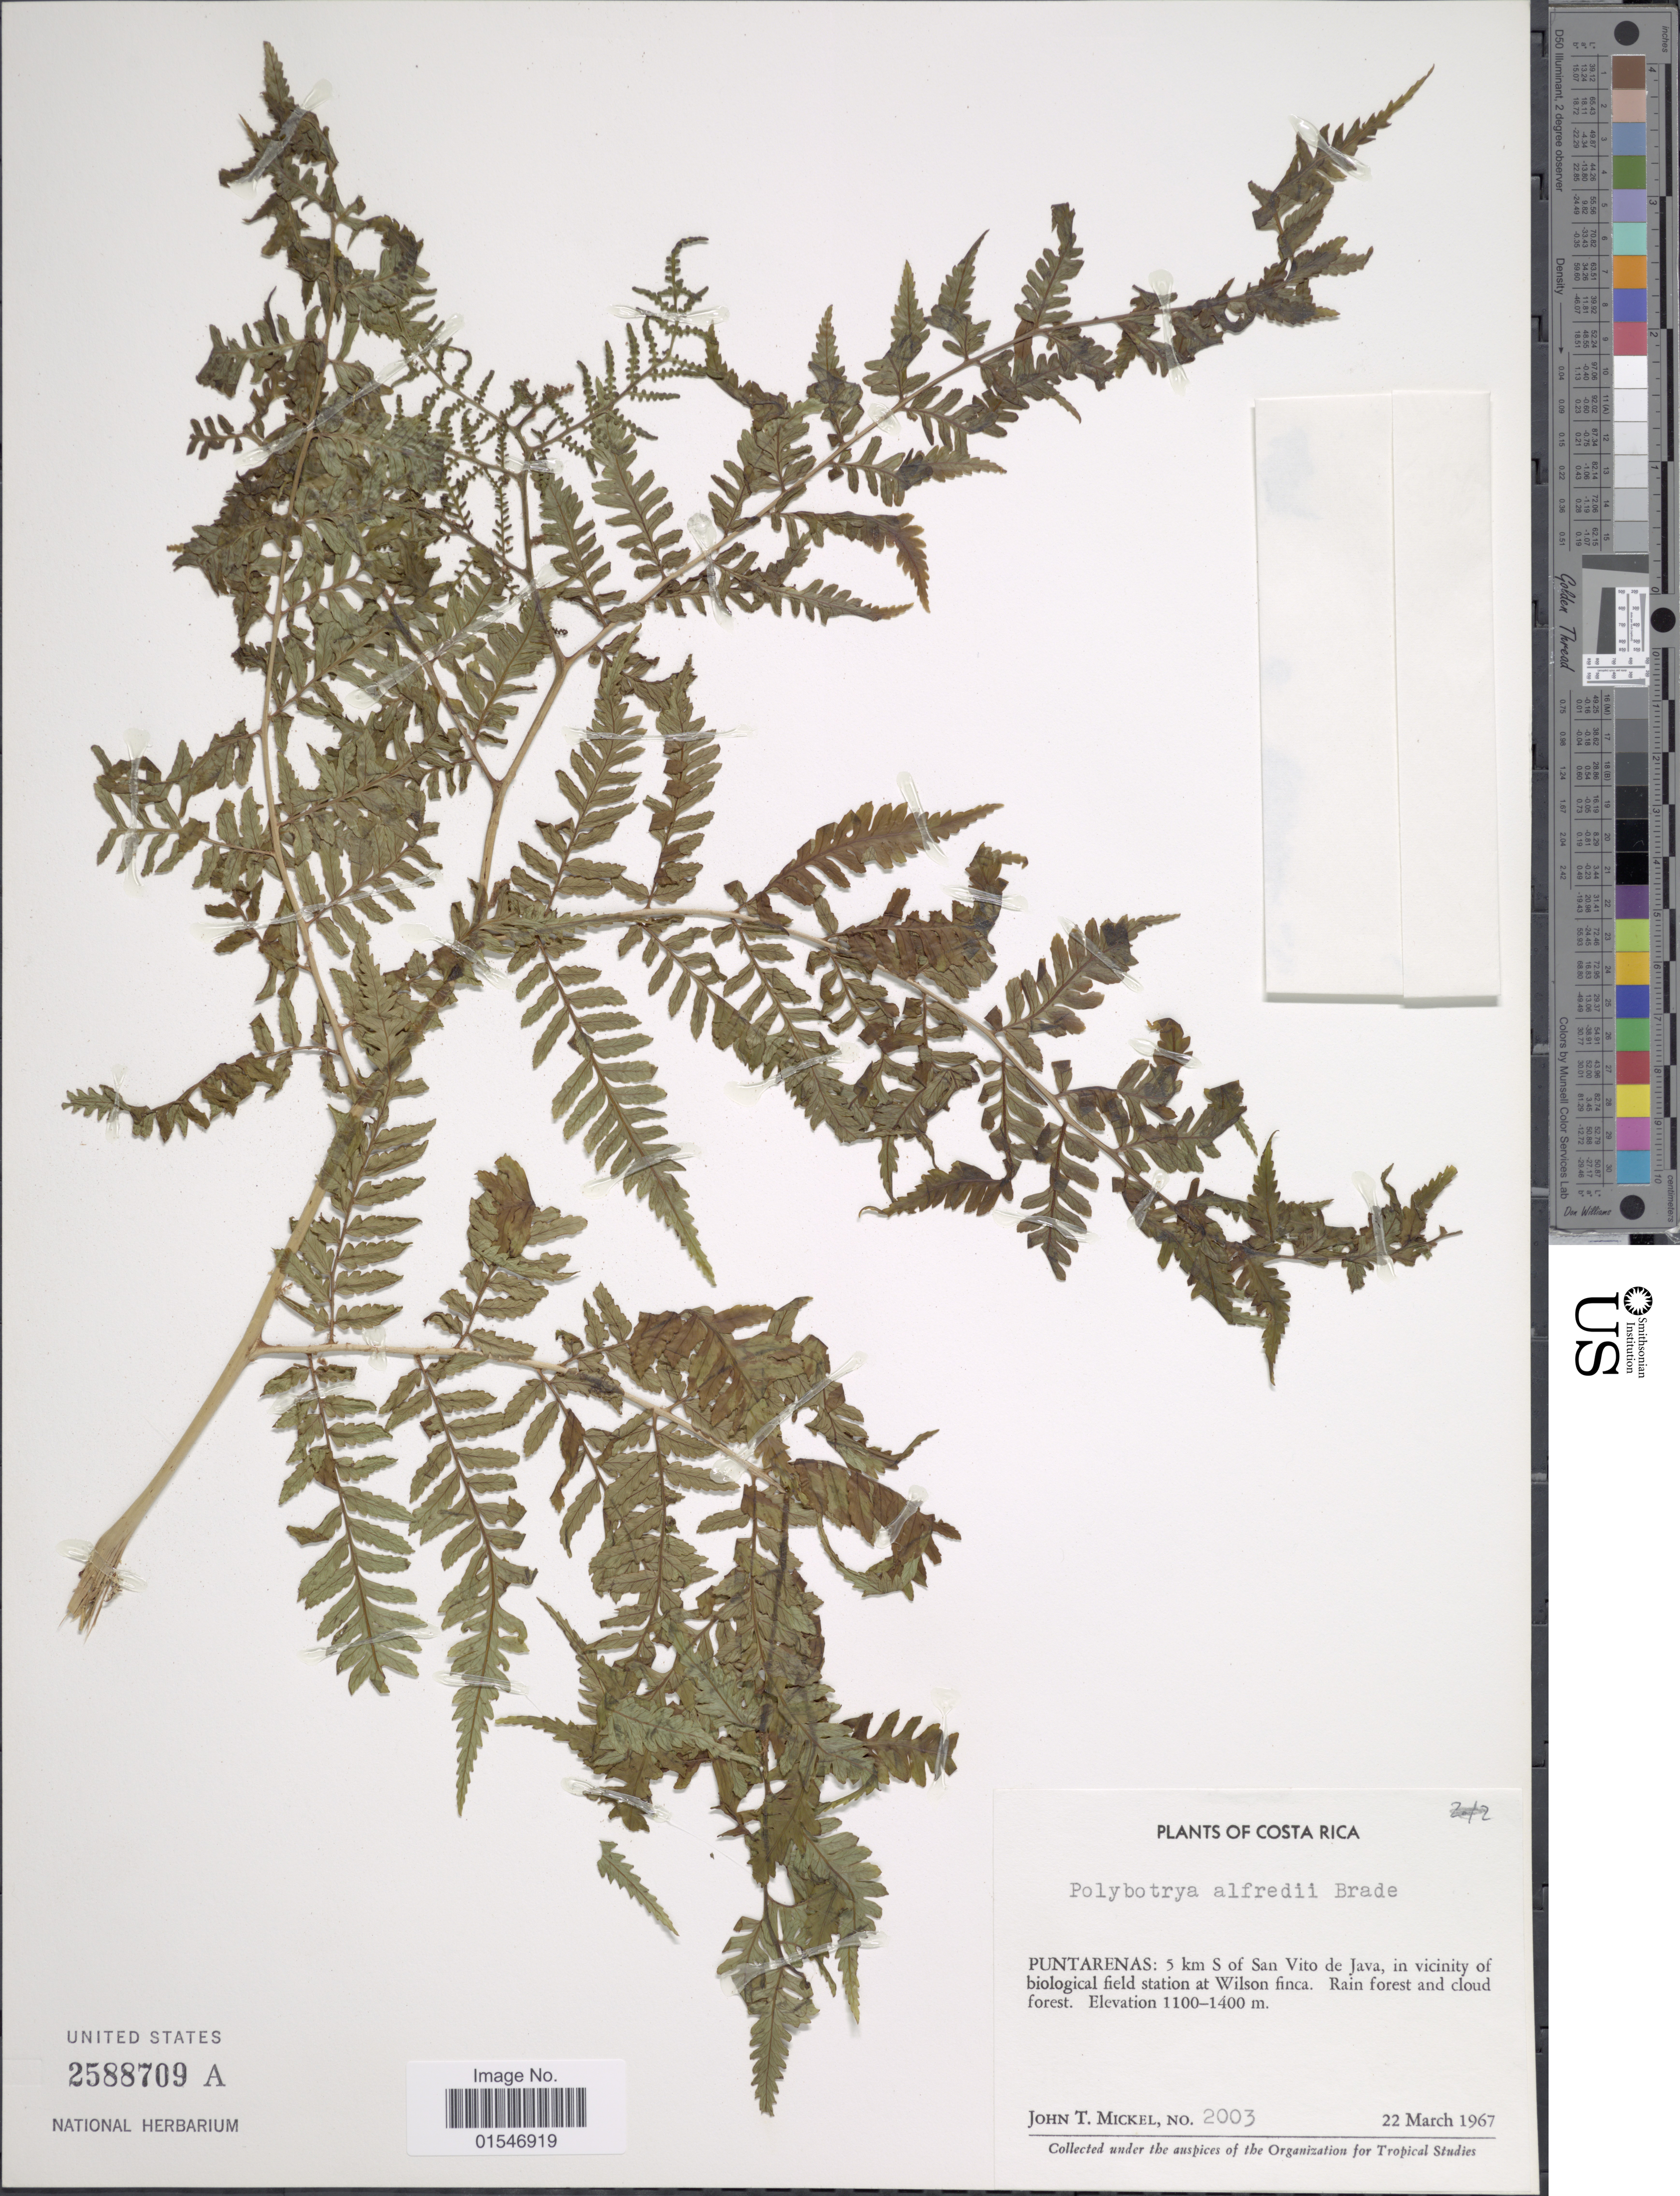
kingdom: Plantae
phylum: Tracheophyta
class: Polypodiopsida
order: Polypodiales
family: Dryopteridaceae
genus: Polybotrya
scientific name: Polybotrya alfredii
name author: Brade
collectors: J. T. Mickel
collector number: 2003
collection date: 1967-03-22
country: Costa Rica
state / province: Puntarenas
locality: Costa Rica. Puntarenas: 5 km S of San Vito de Java, in vicinity of biological field station at Wilson finca.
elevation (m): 1100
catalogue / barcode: US 2588709A